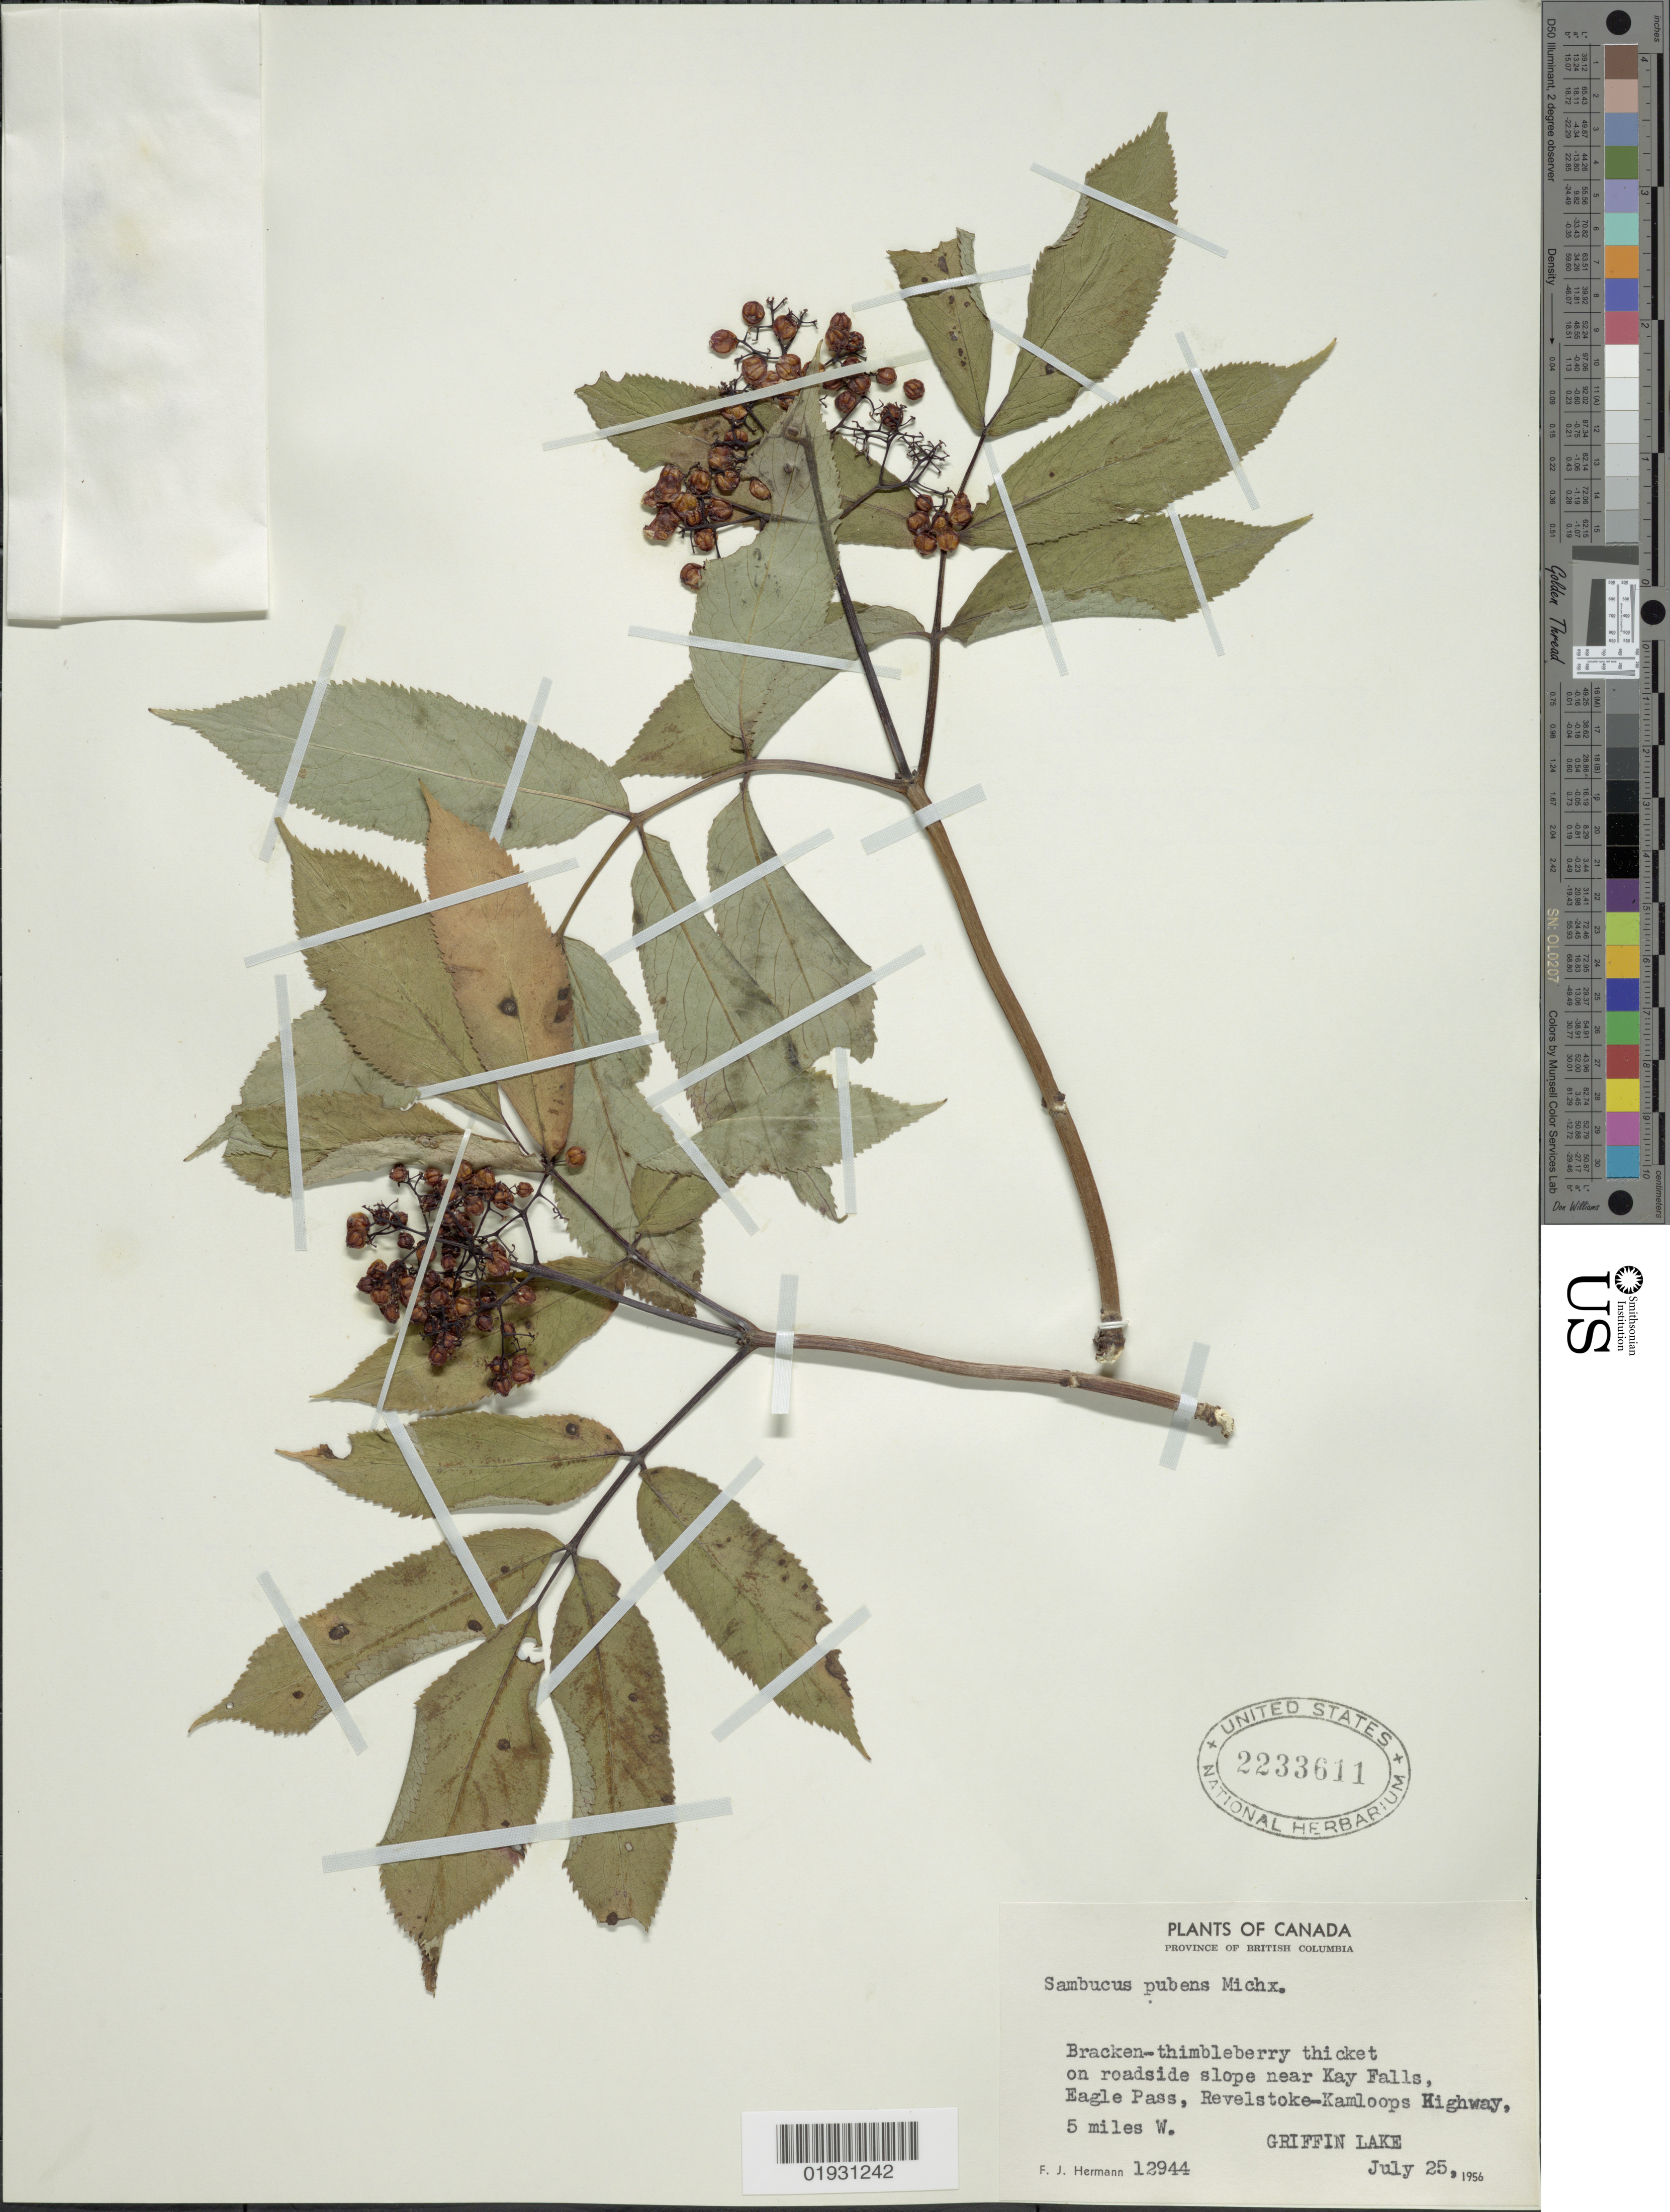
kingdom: Plantae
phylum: Tracheophyta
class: Magnoliopsida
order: Dipsacales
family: Viburnaceae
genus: Sambucus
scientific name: Sambucus racemosa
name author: L.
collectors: F. J. Hermann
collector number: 12944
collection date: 1956-07-25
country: Canada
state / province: British Columbia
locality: Bracken-thimbleberry thicket. Roadside slope near Kay Falls, Eagle Pass, Revelstoke-Kamloops Highway, 5 miles W., Griffin Lake.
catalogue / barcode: US 2233611